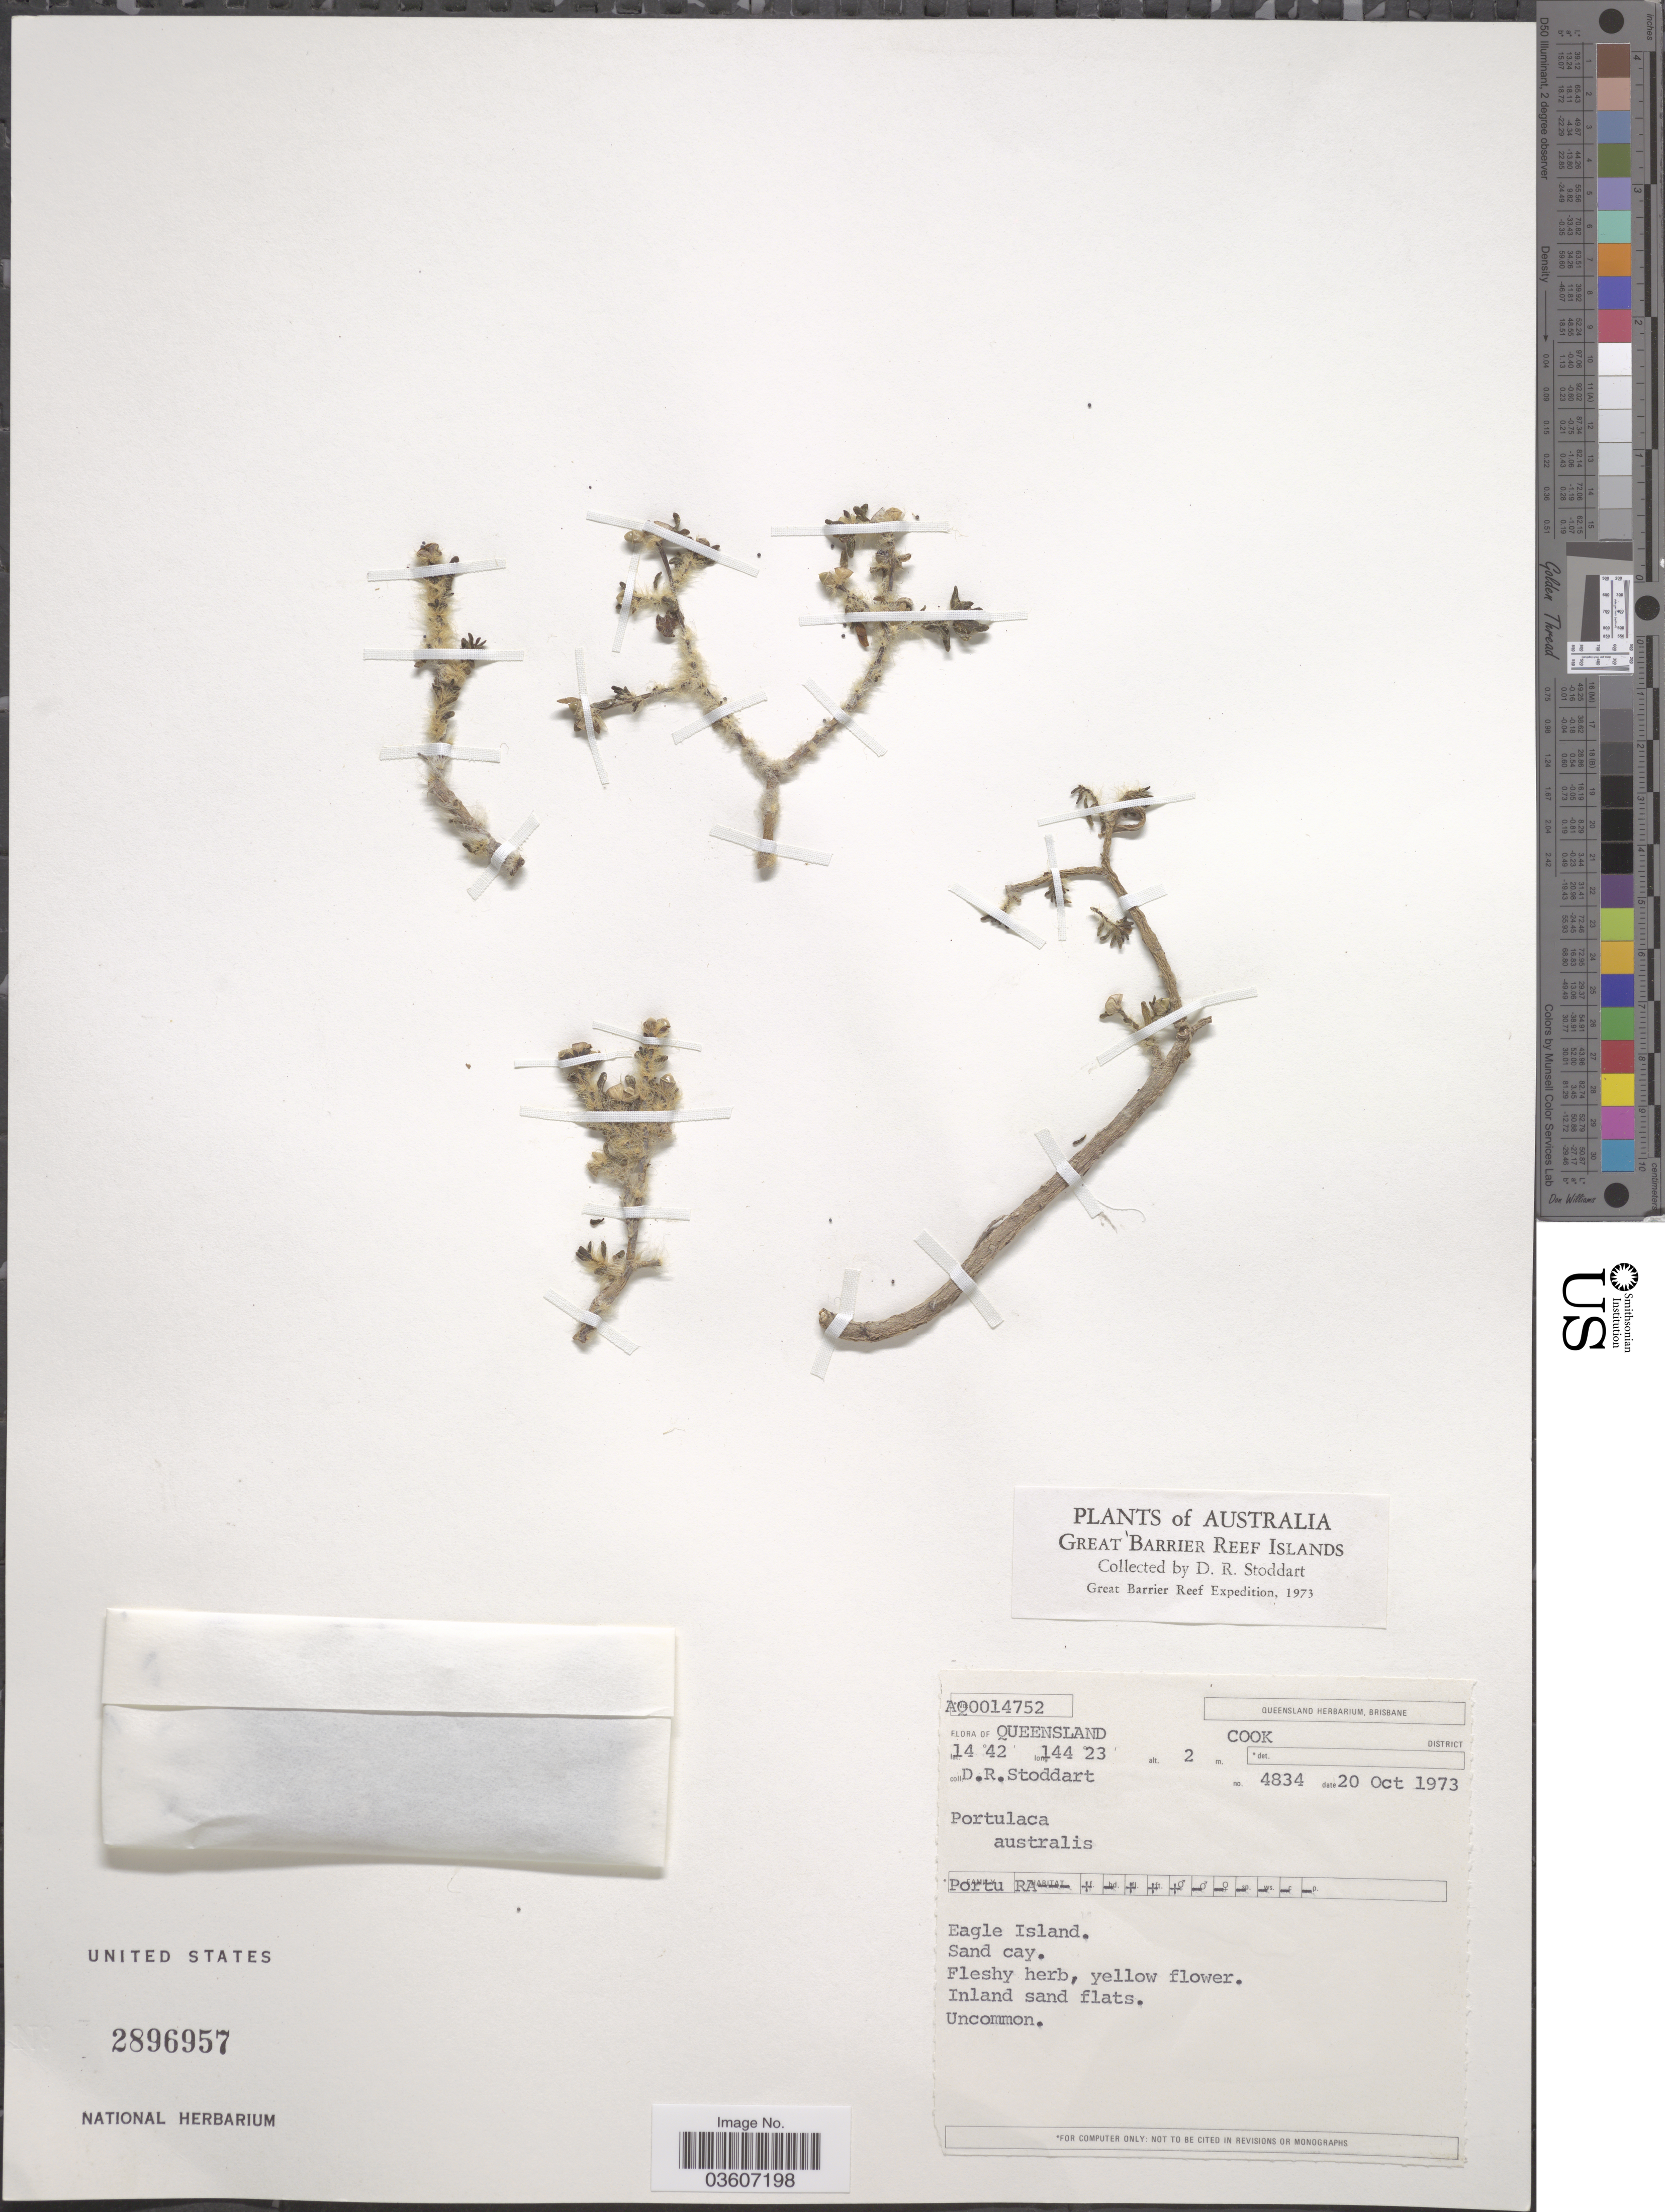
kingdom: Plantae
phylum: Tracheophyta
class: Magnoliopsida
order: Caryophyllales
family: Portulacaceae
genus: Portulaca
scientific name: Portulaca australis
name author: Endl.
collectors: D. R. Stoddart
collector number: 4834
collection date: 1973-10-20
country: Australia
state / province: Queensland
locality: Cook District. Eagle Island. Great Barrier Reef Islands. Great Barrier Reef.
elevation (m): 2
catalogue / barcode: US 2896957